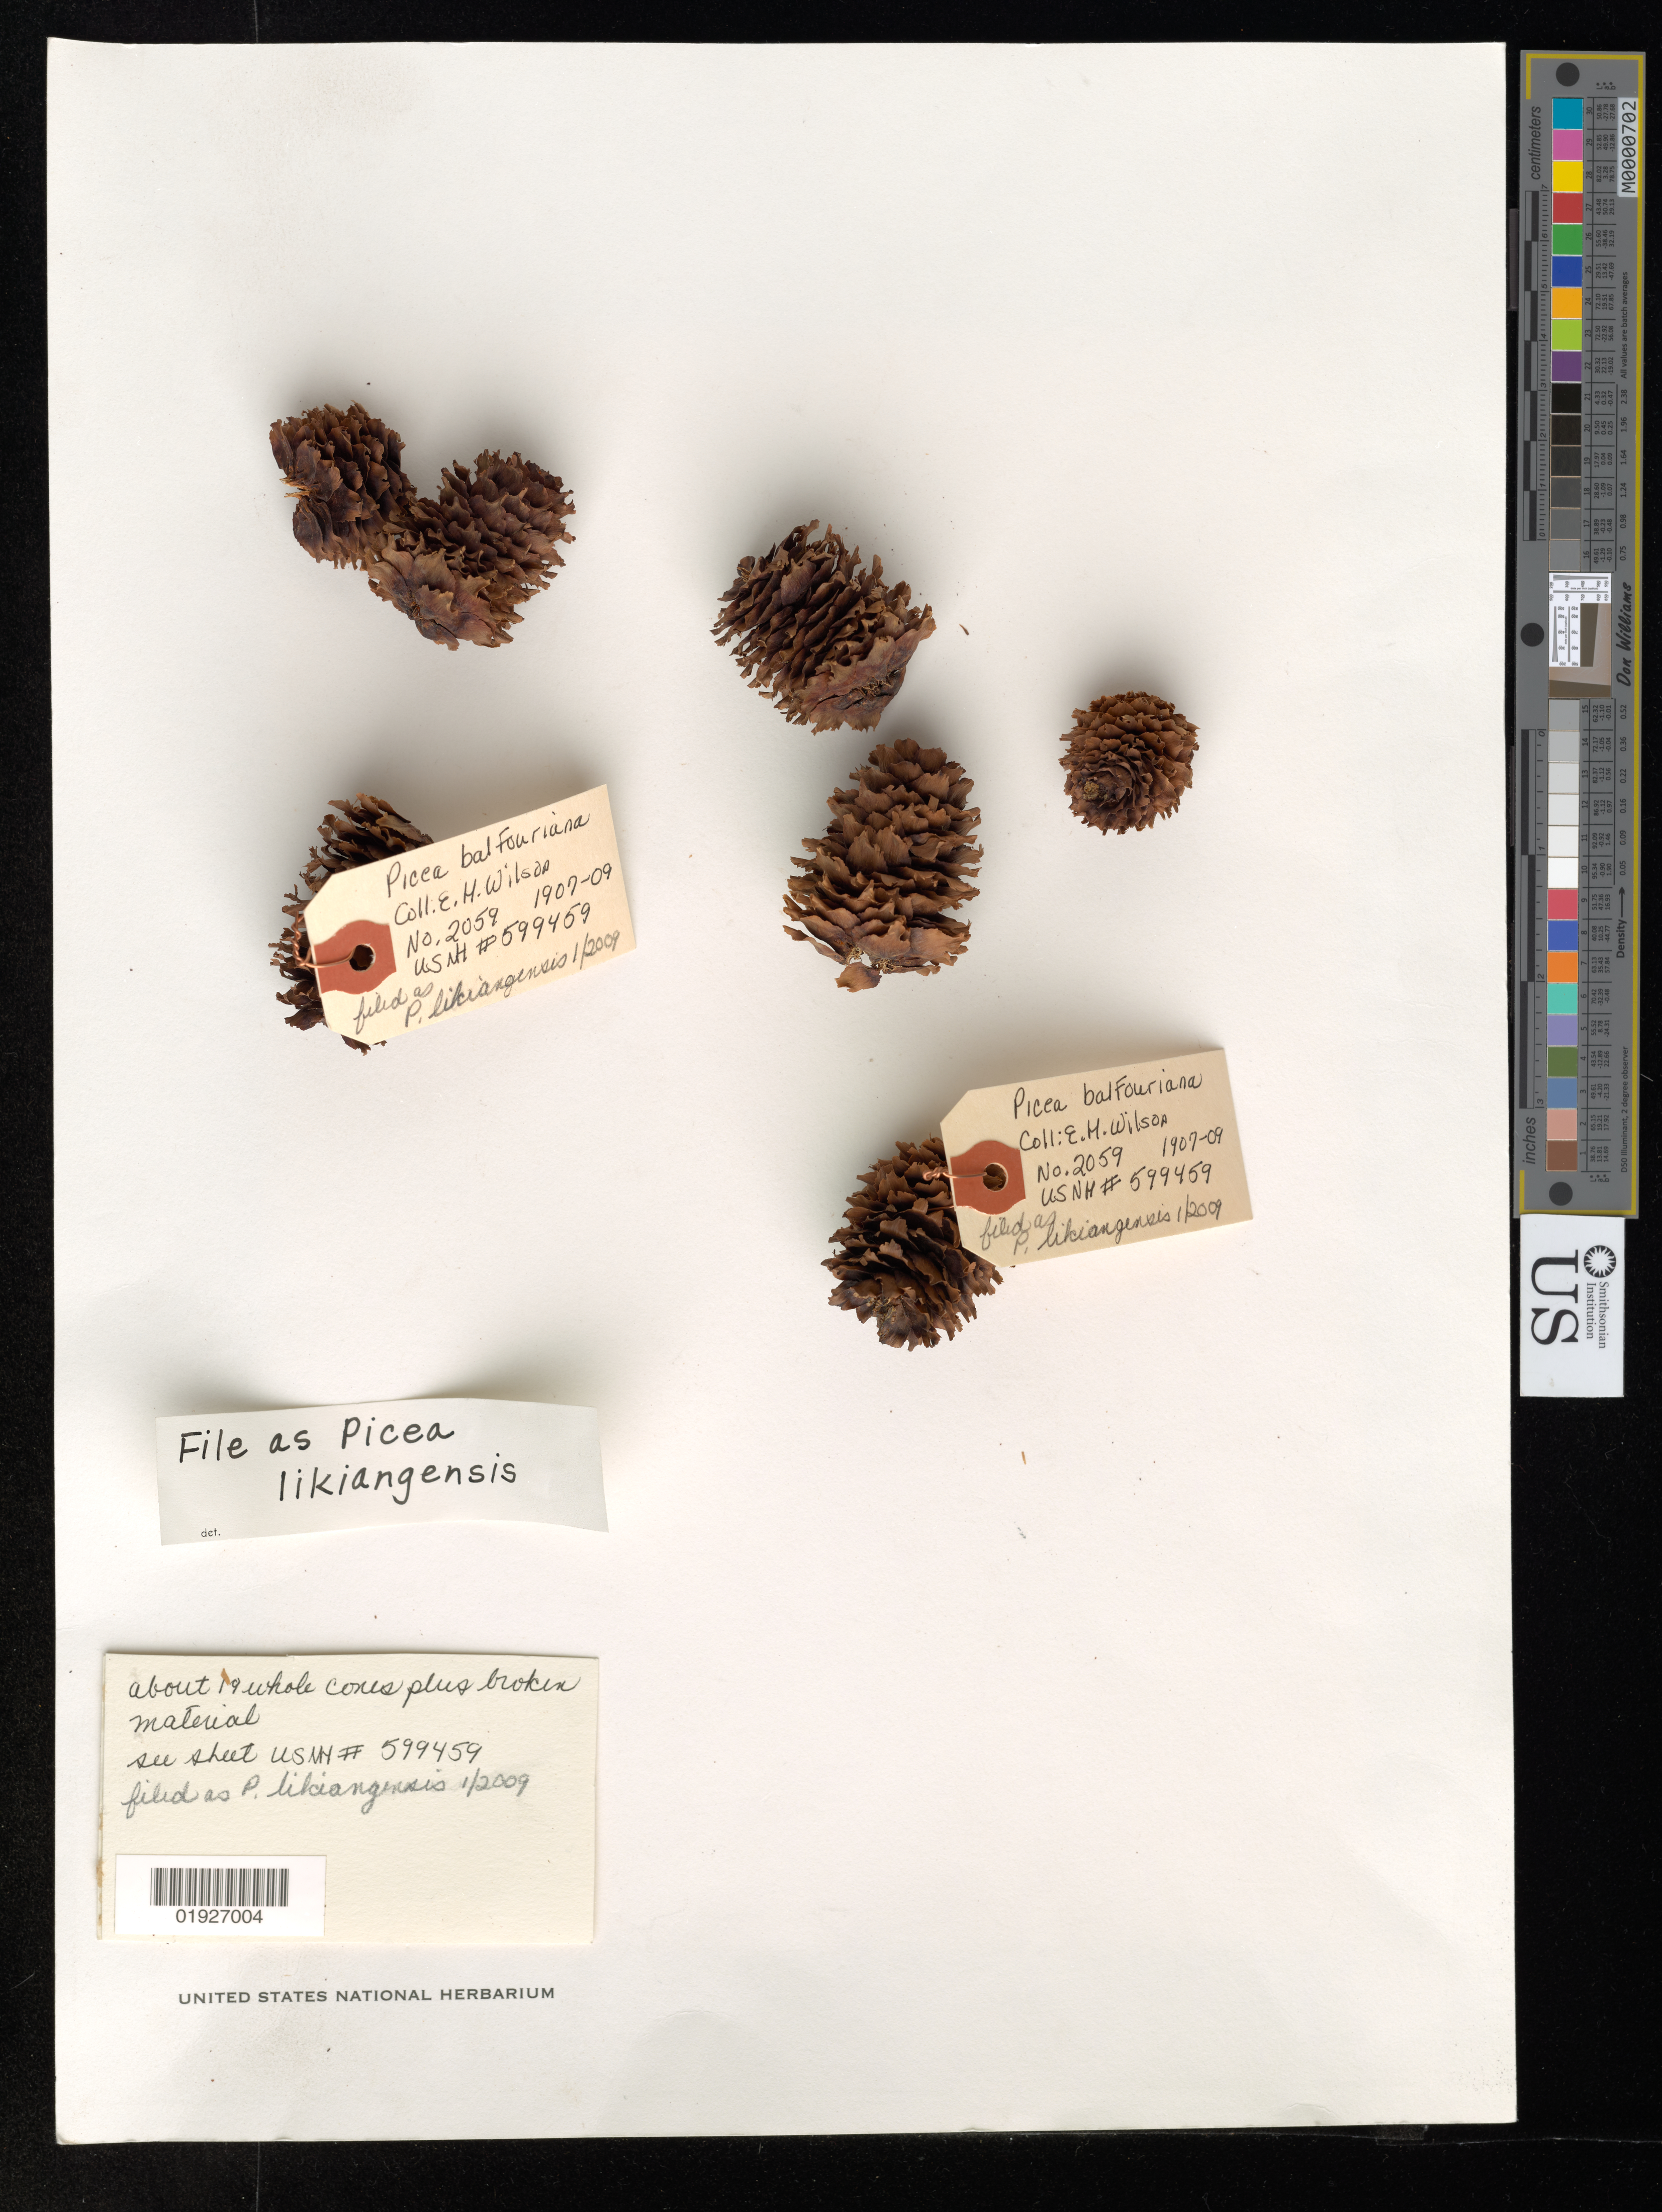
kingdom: Plantae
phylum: Tracheophyta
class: Pinopsida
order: Pinales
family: Pinaceae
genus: Picea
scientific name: Picea likiangensis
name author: (Franch.) E. Pritz.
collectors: E. Wilson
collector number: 2059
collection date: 1908-07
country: China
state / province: Sichuan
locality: Western Szechuan